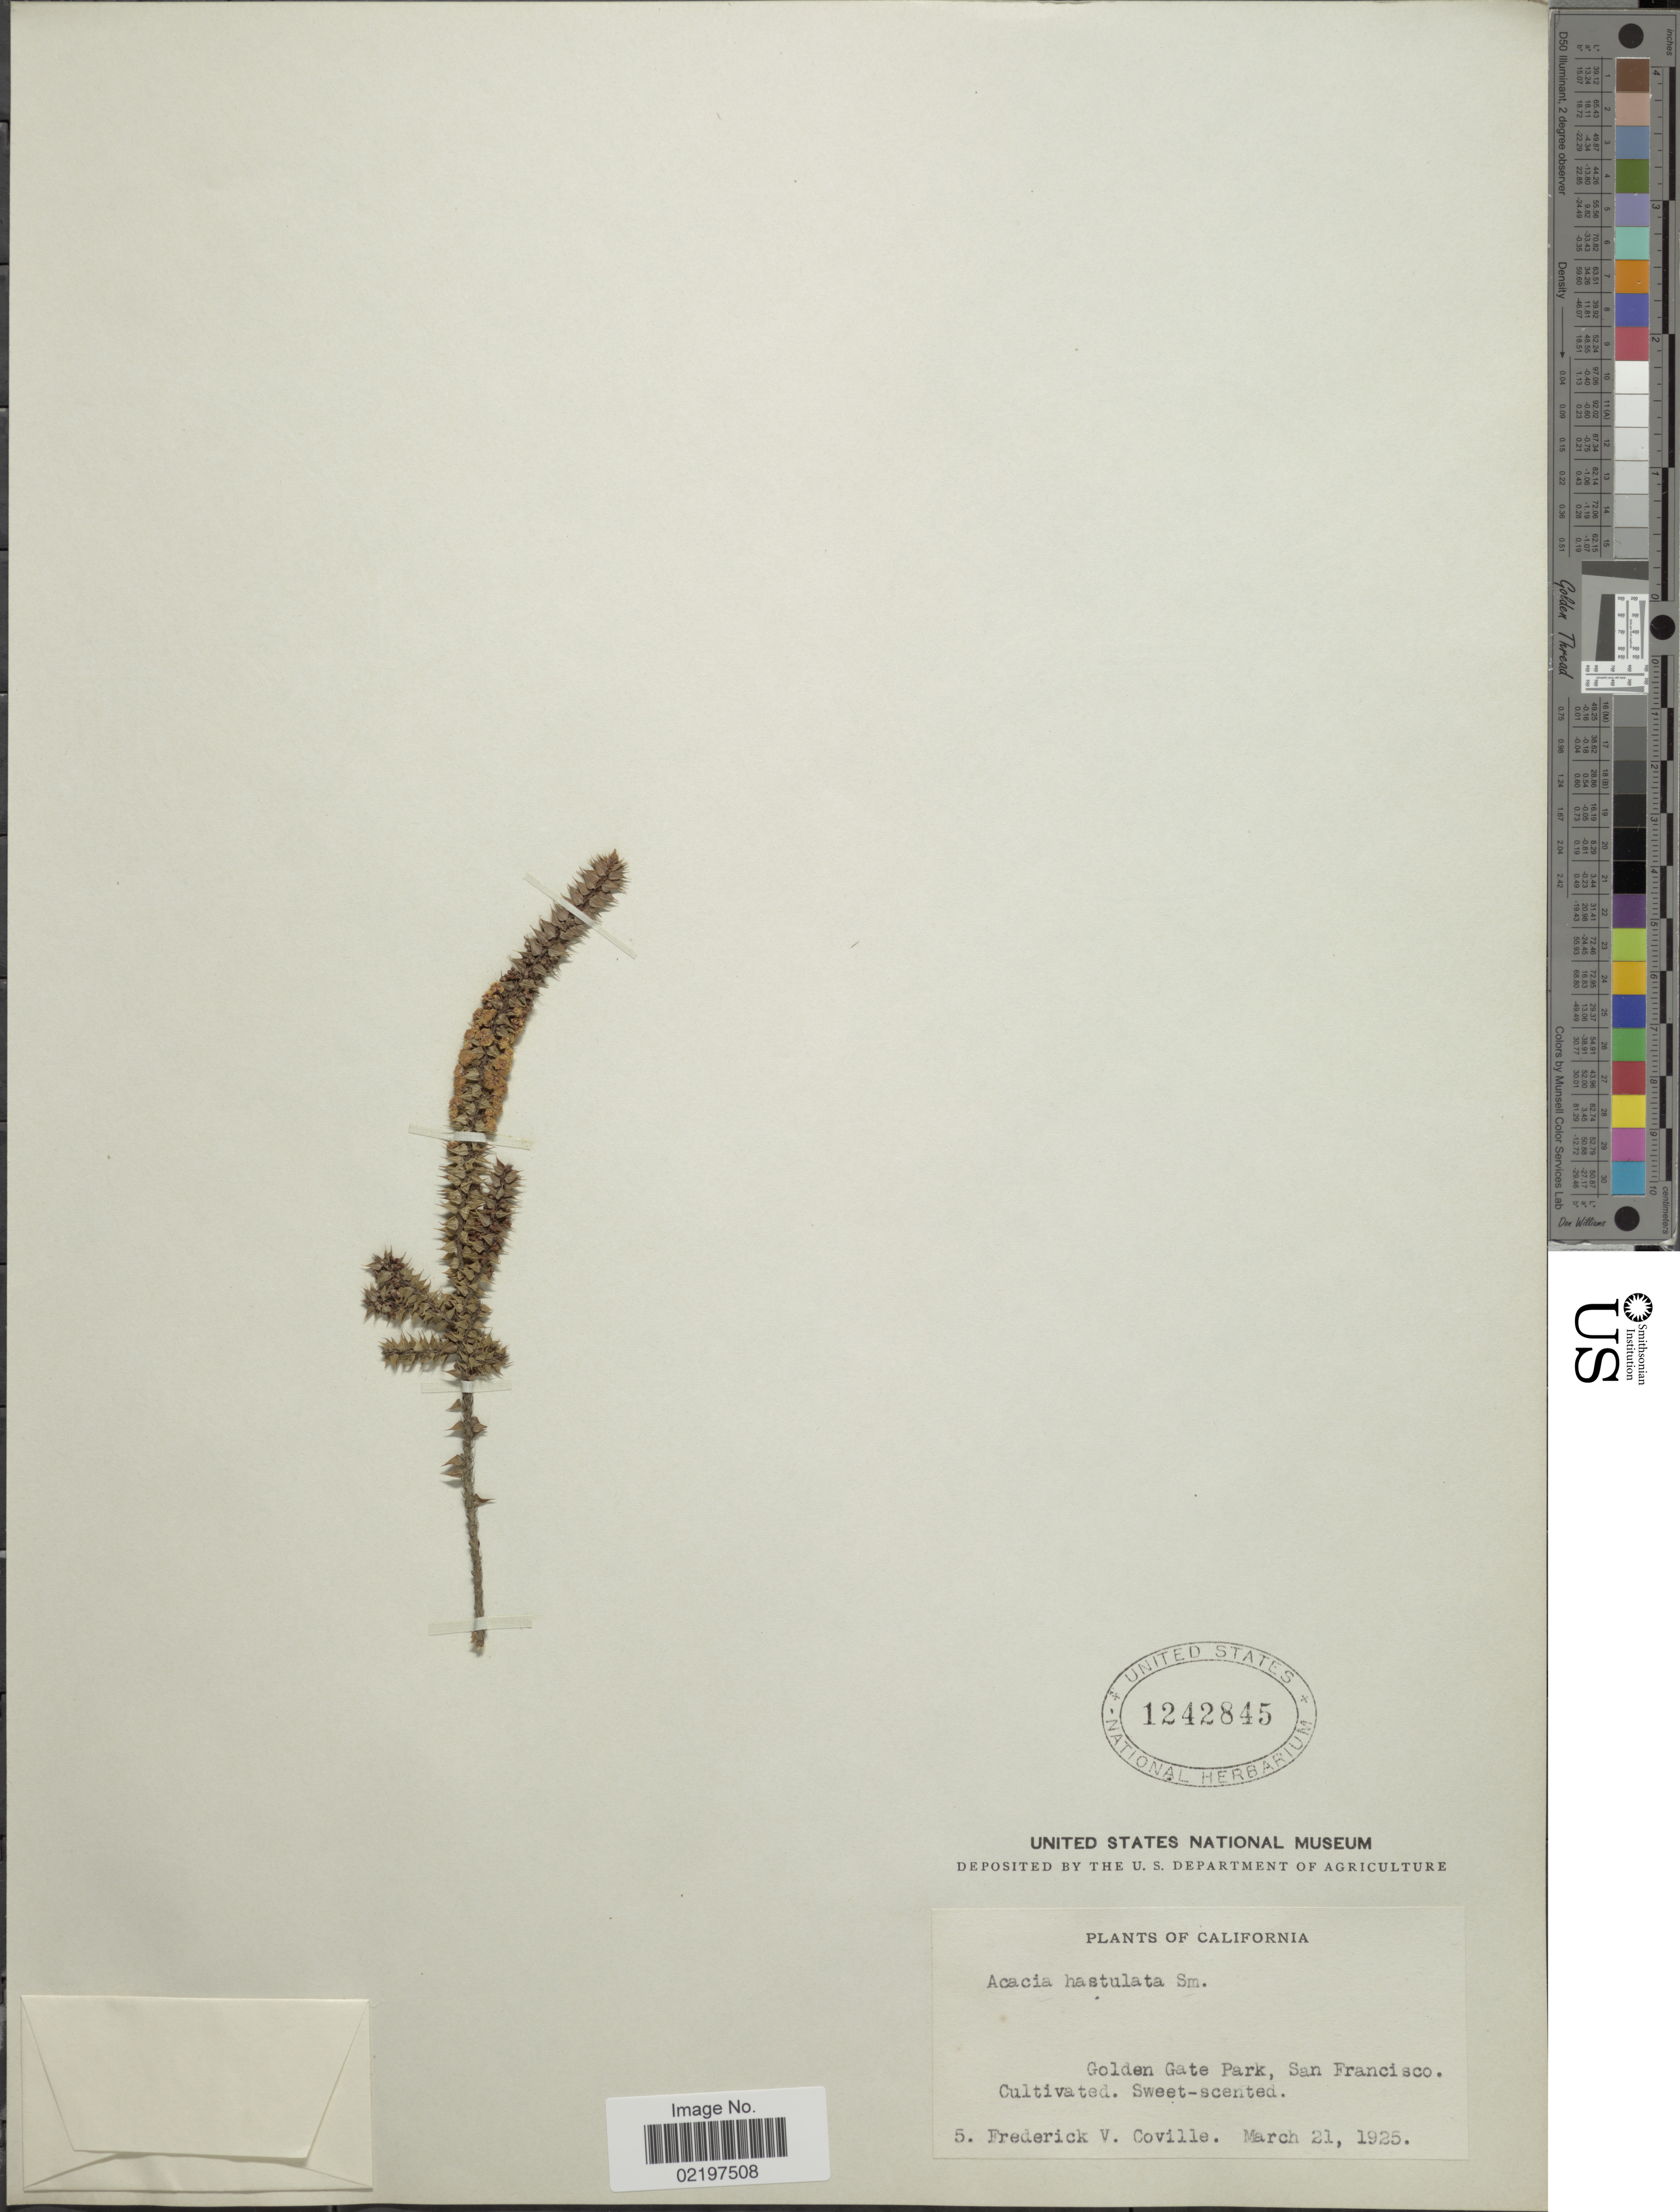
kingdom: Plantae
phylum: Tracheophyta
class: Magnoliopsida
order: Fabales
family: Fabaceae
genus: Acacia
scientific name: Acacia hastulata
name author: Sm.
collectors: F. V. Coville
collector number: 5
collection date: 1925-03-21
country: United States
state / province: California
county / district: San Francisco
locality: Golden Gate Park, San Francisco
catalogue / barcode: US 14242845